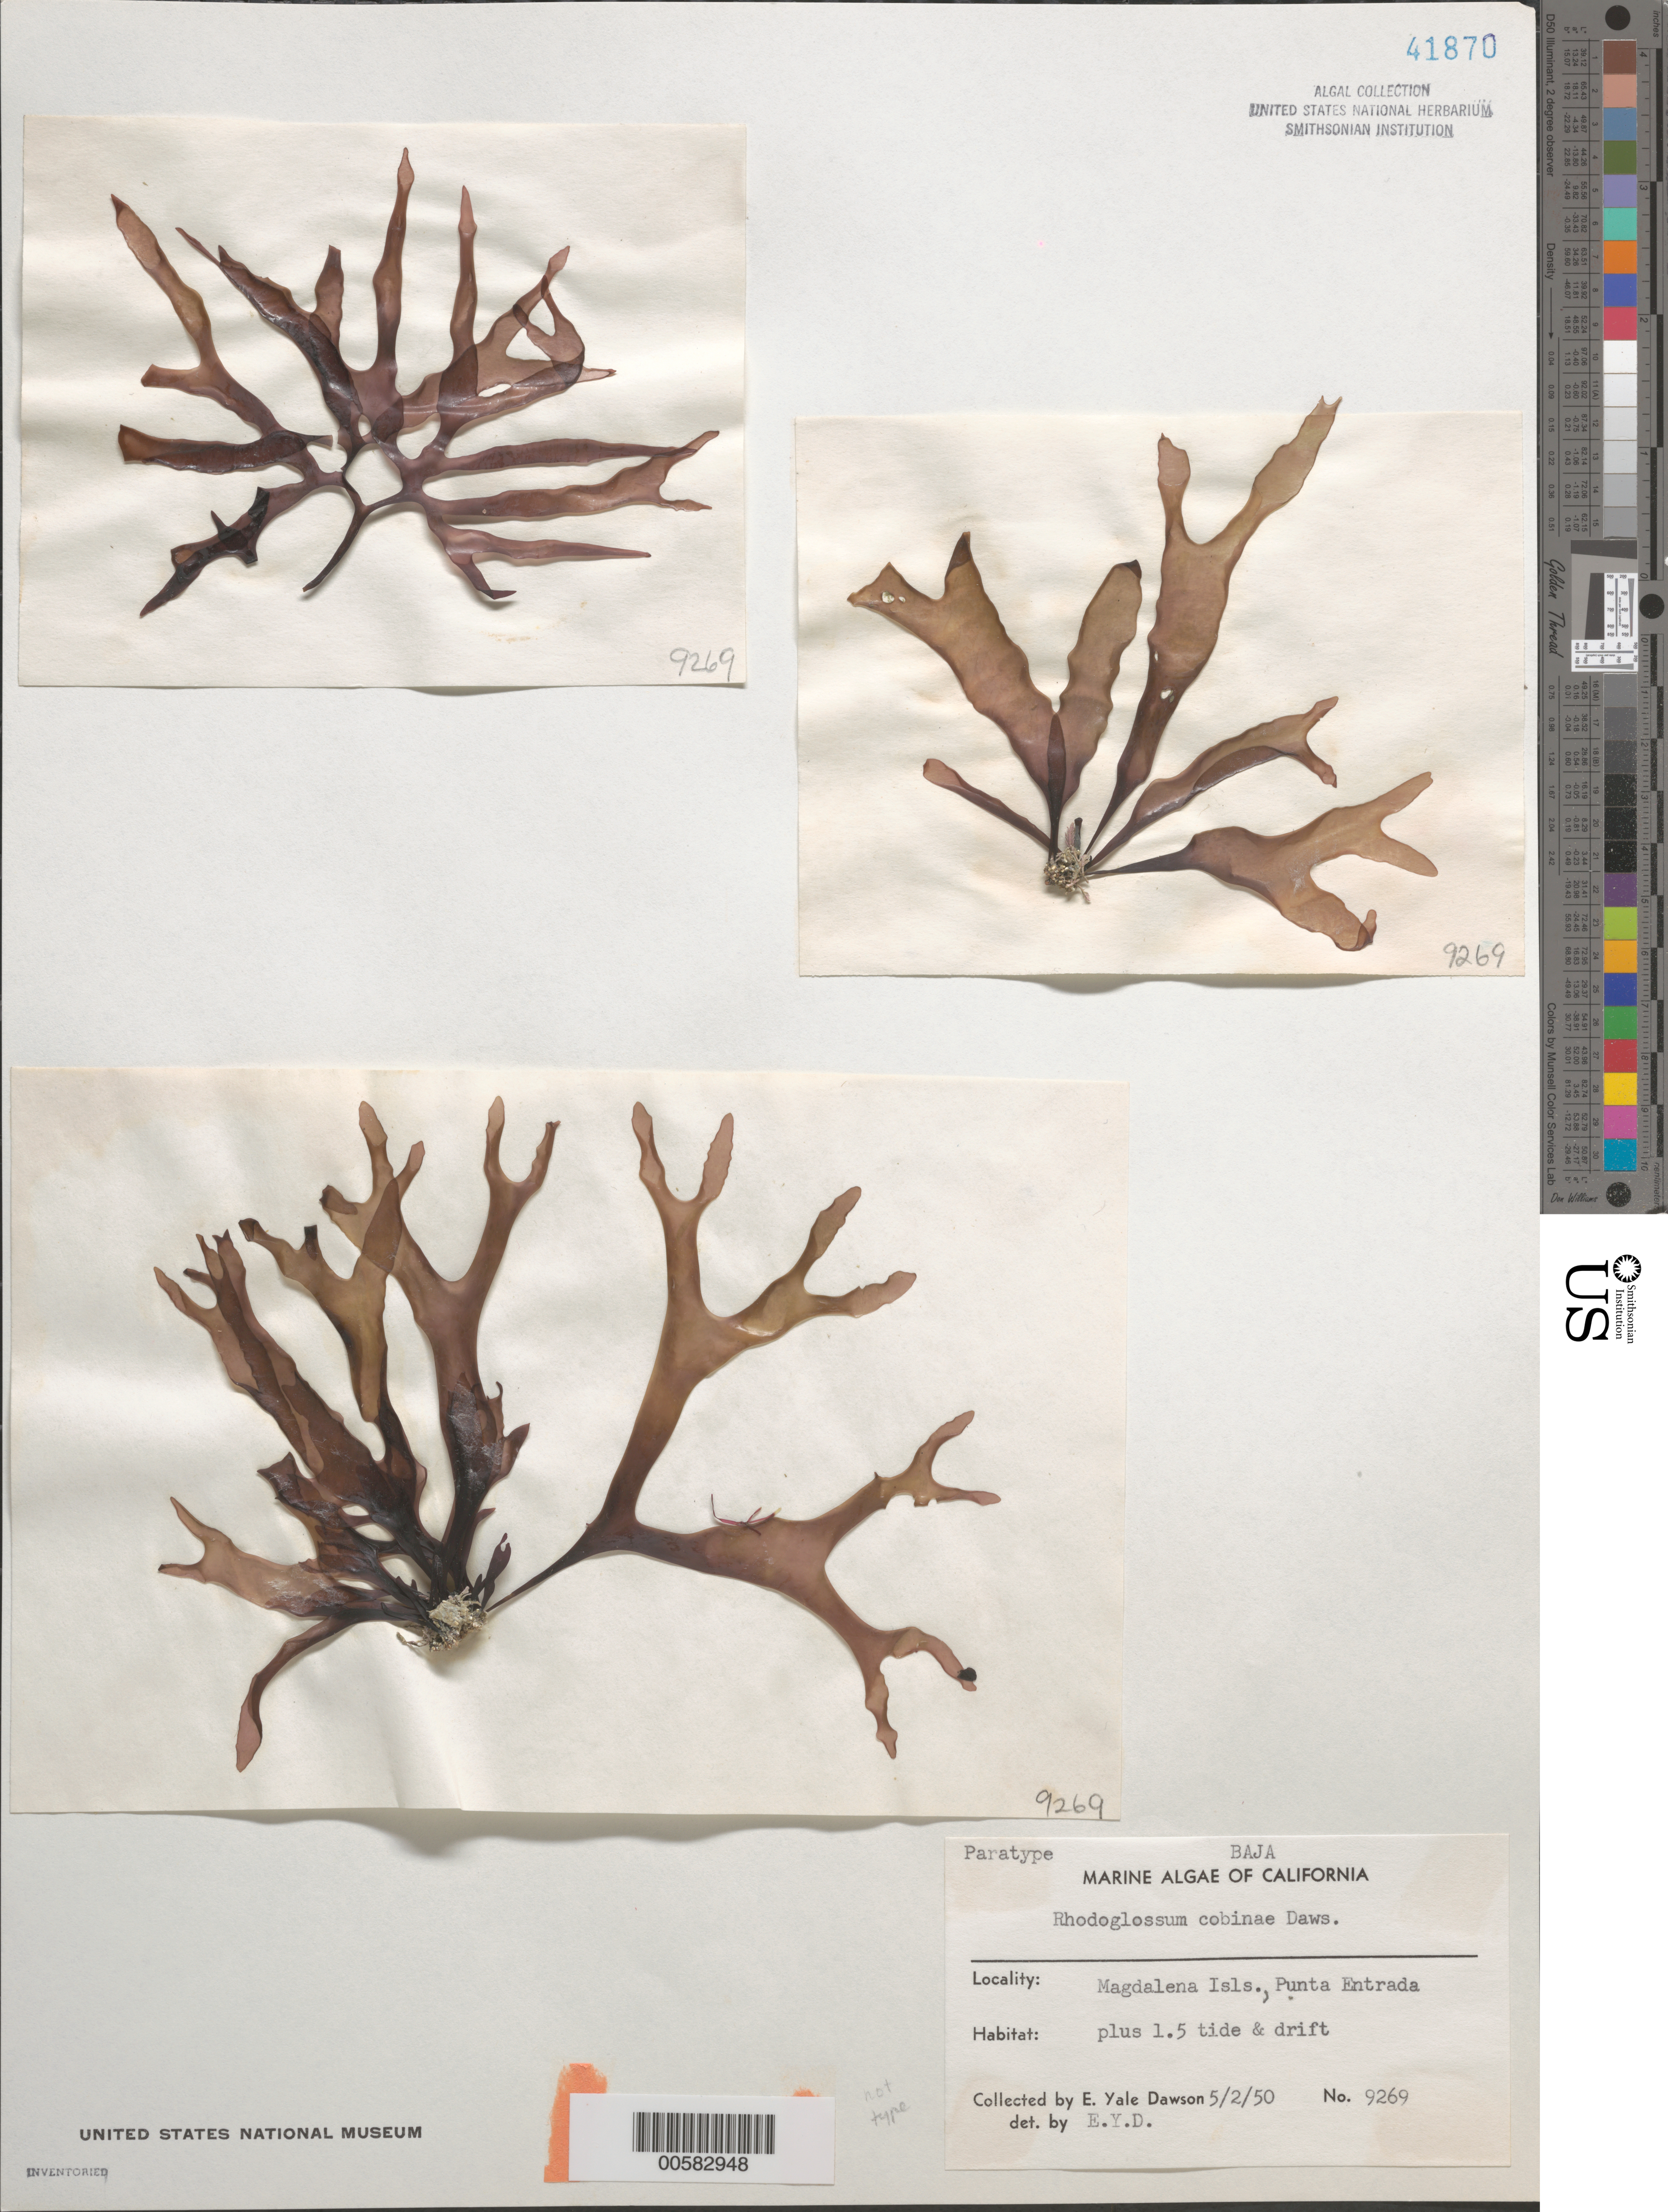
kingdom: Plantae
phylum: Rhodophyta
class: Florideophyceae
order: Gigartinales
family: Gigartinaceae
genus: Mazzaella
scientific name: Mazzaella cobinae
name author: (E.Y. Dawson) Fredericq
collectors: E. Y. Dawson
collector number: EYD 9269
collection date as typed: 05 May 1950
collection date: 1950-05-05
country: Mexico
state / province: Baja California Sur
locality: Isla Magdalena, punta entrada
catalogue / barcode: US 41870